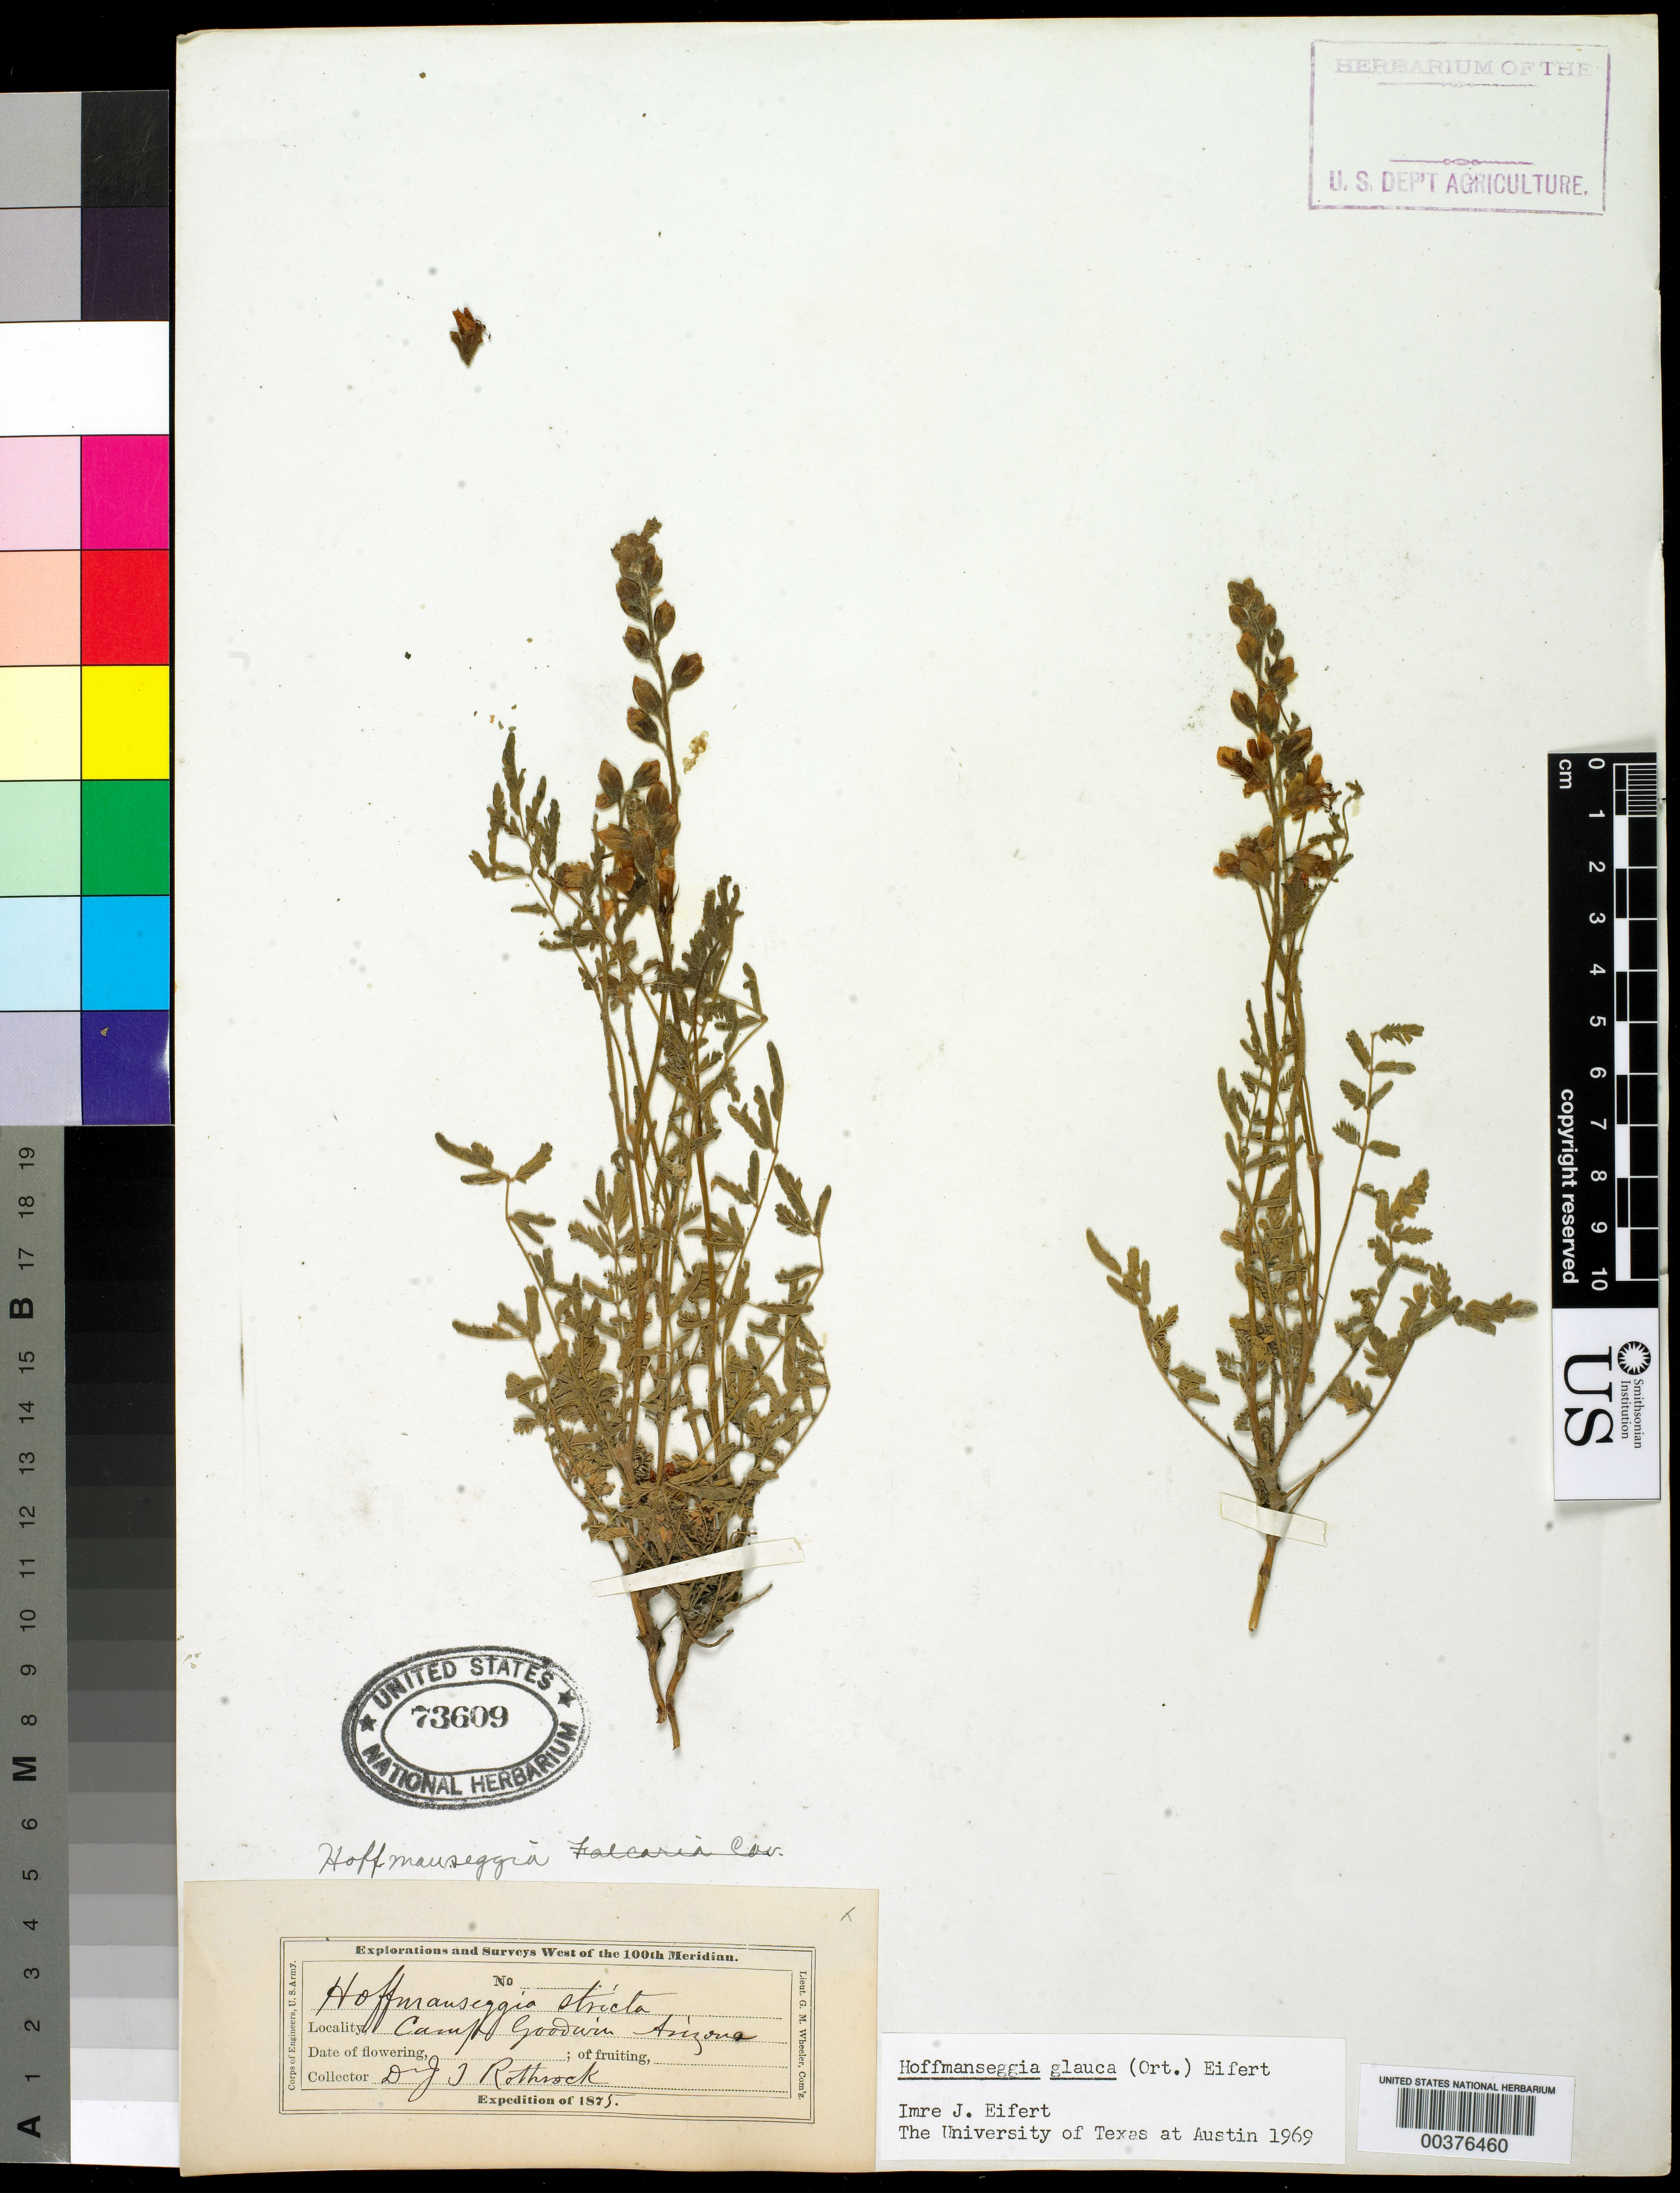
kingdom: Plantae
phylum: Tracheophyta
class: Magnoliopsida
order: Fabales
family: Fabaceae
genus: Hoffmannseggia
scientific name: Hoffmannseggia glauca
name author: (Ortega) Eifert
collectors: J. T. Rothrock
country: United States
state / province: Arizona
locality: Camp goodwin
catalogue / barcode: US 73609